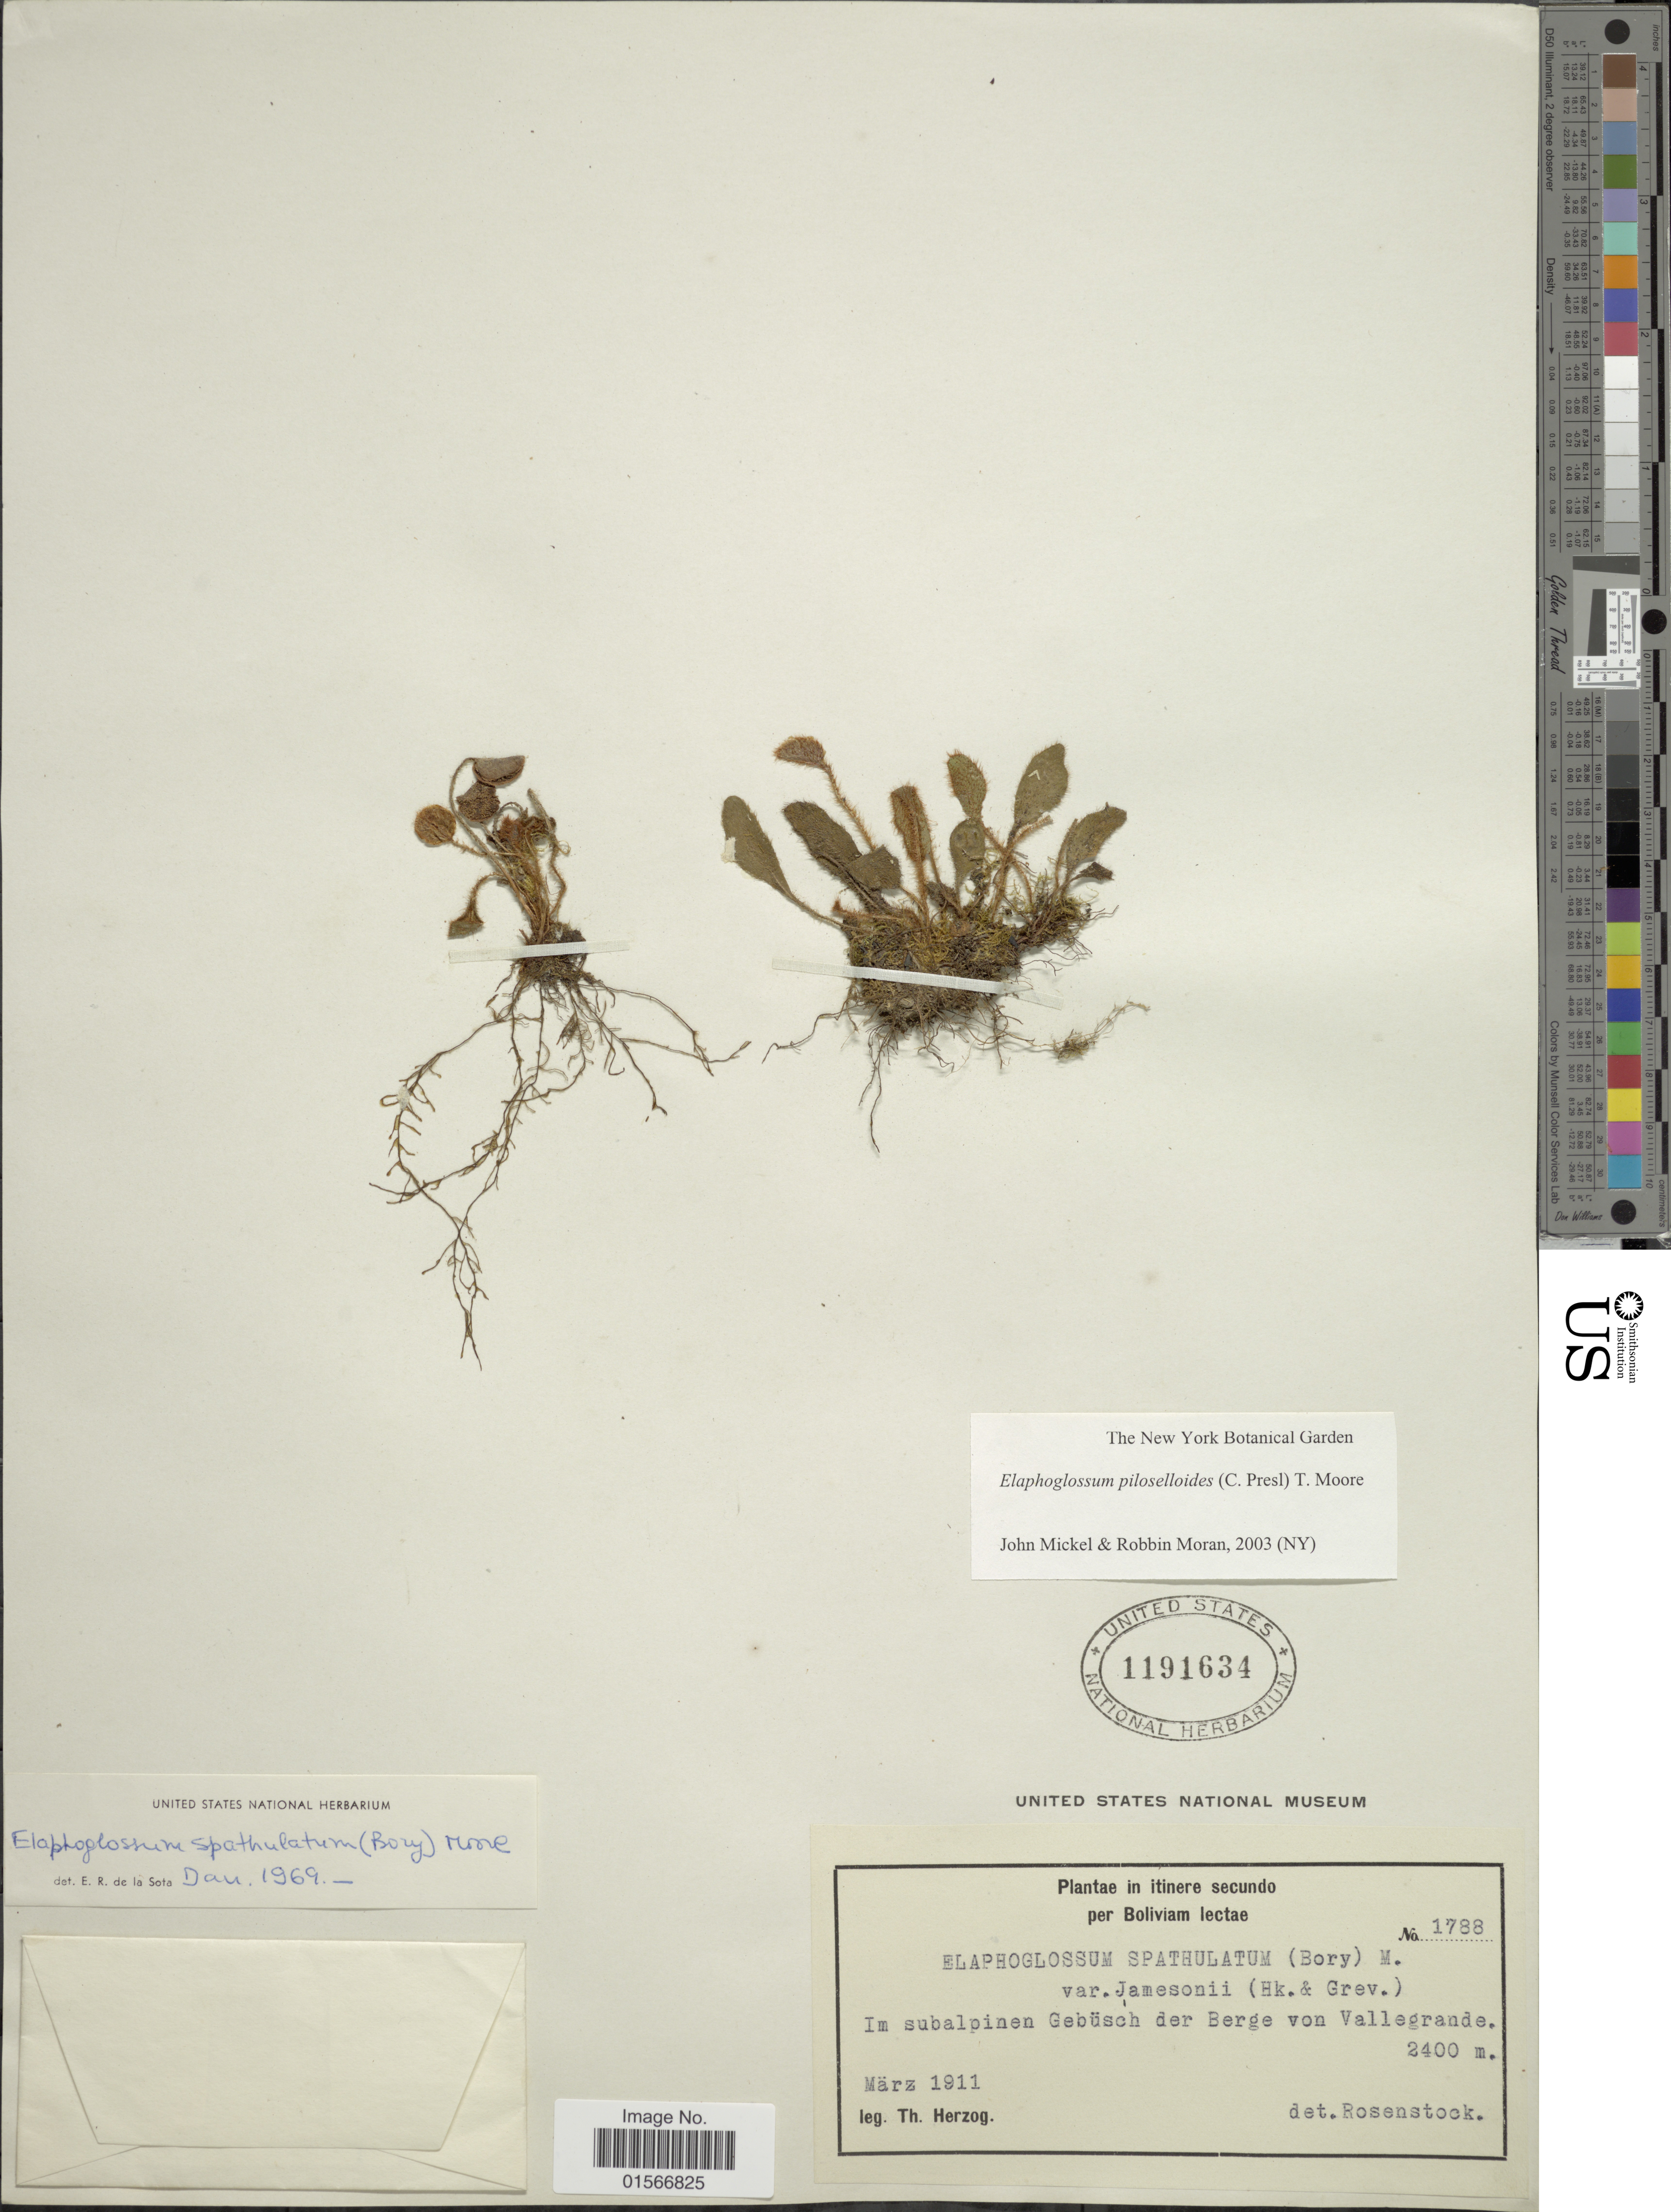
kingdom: Plantae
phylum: Tracheophyta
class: Polypodiopsida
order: Polypodiales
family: Dryopteridaceae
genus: Elaphoglossum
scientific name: Elaphoglossum piloselloides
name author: (C. Presl) T. Moore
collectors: T. K. J. Herzog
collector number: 1788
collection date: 1911-03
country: Bolivia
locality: Im subalpinen Gebüsch der Berge von Vallegrande.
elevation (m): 2400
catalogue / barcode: US 1191634